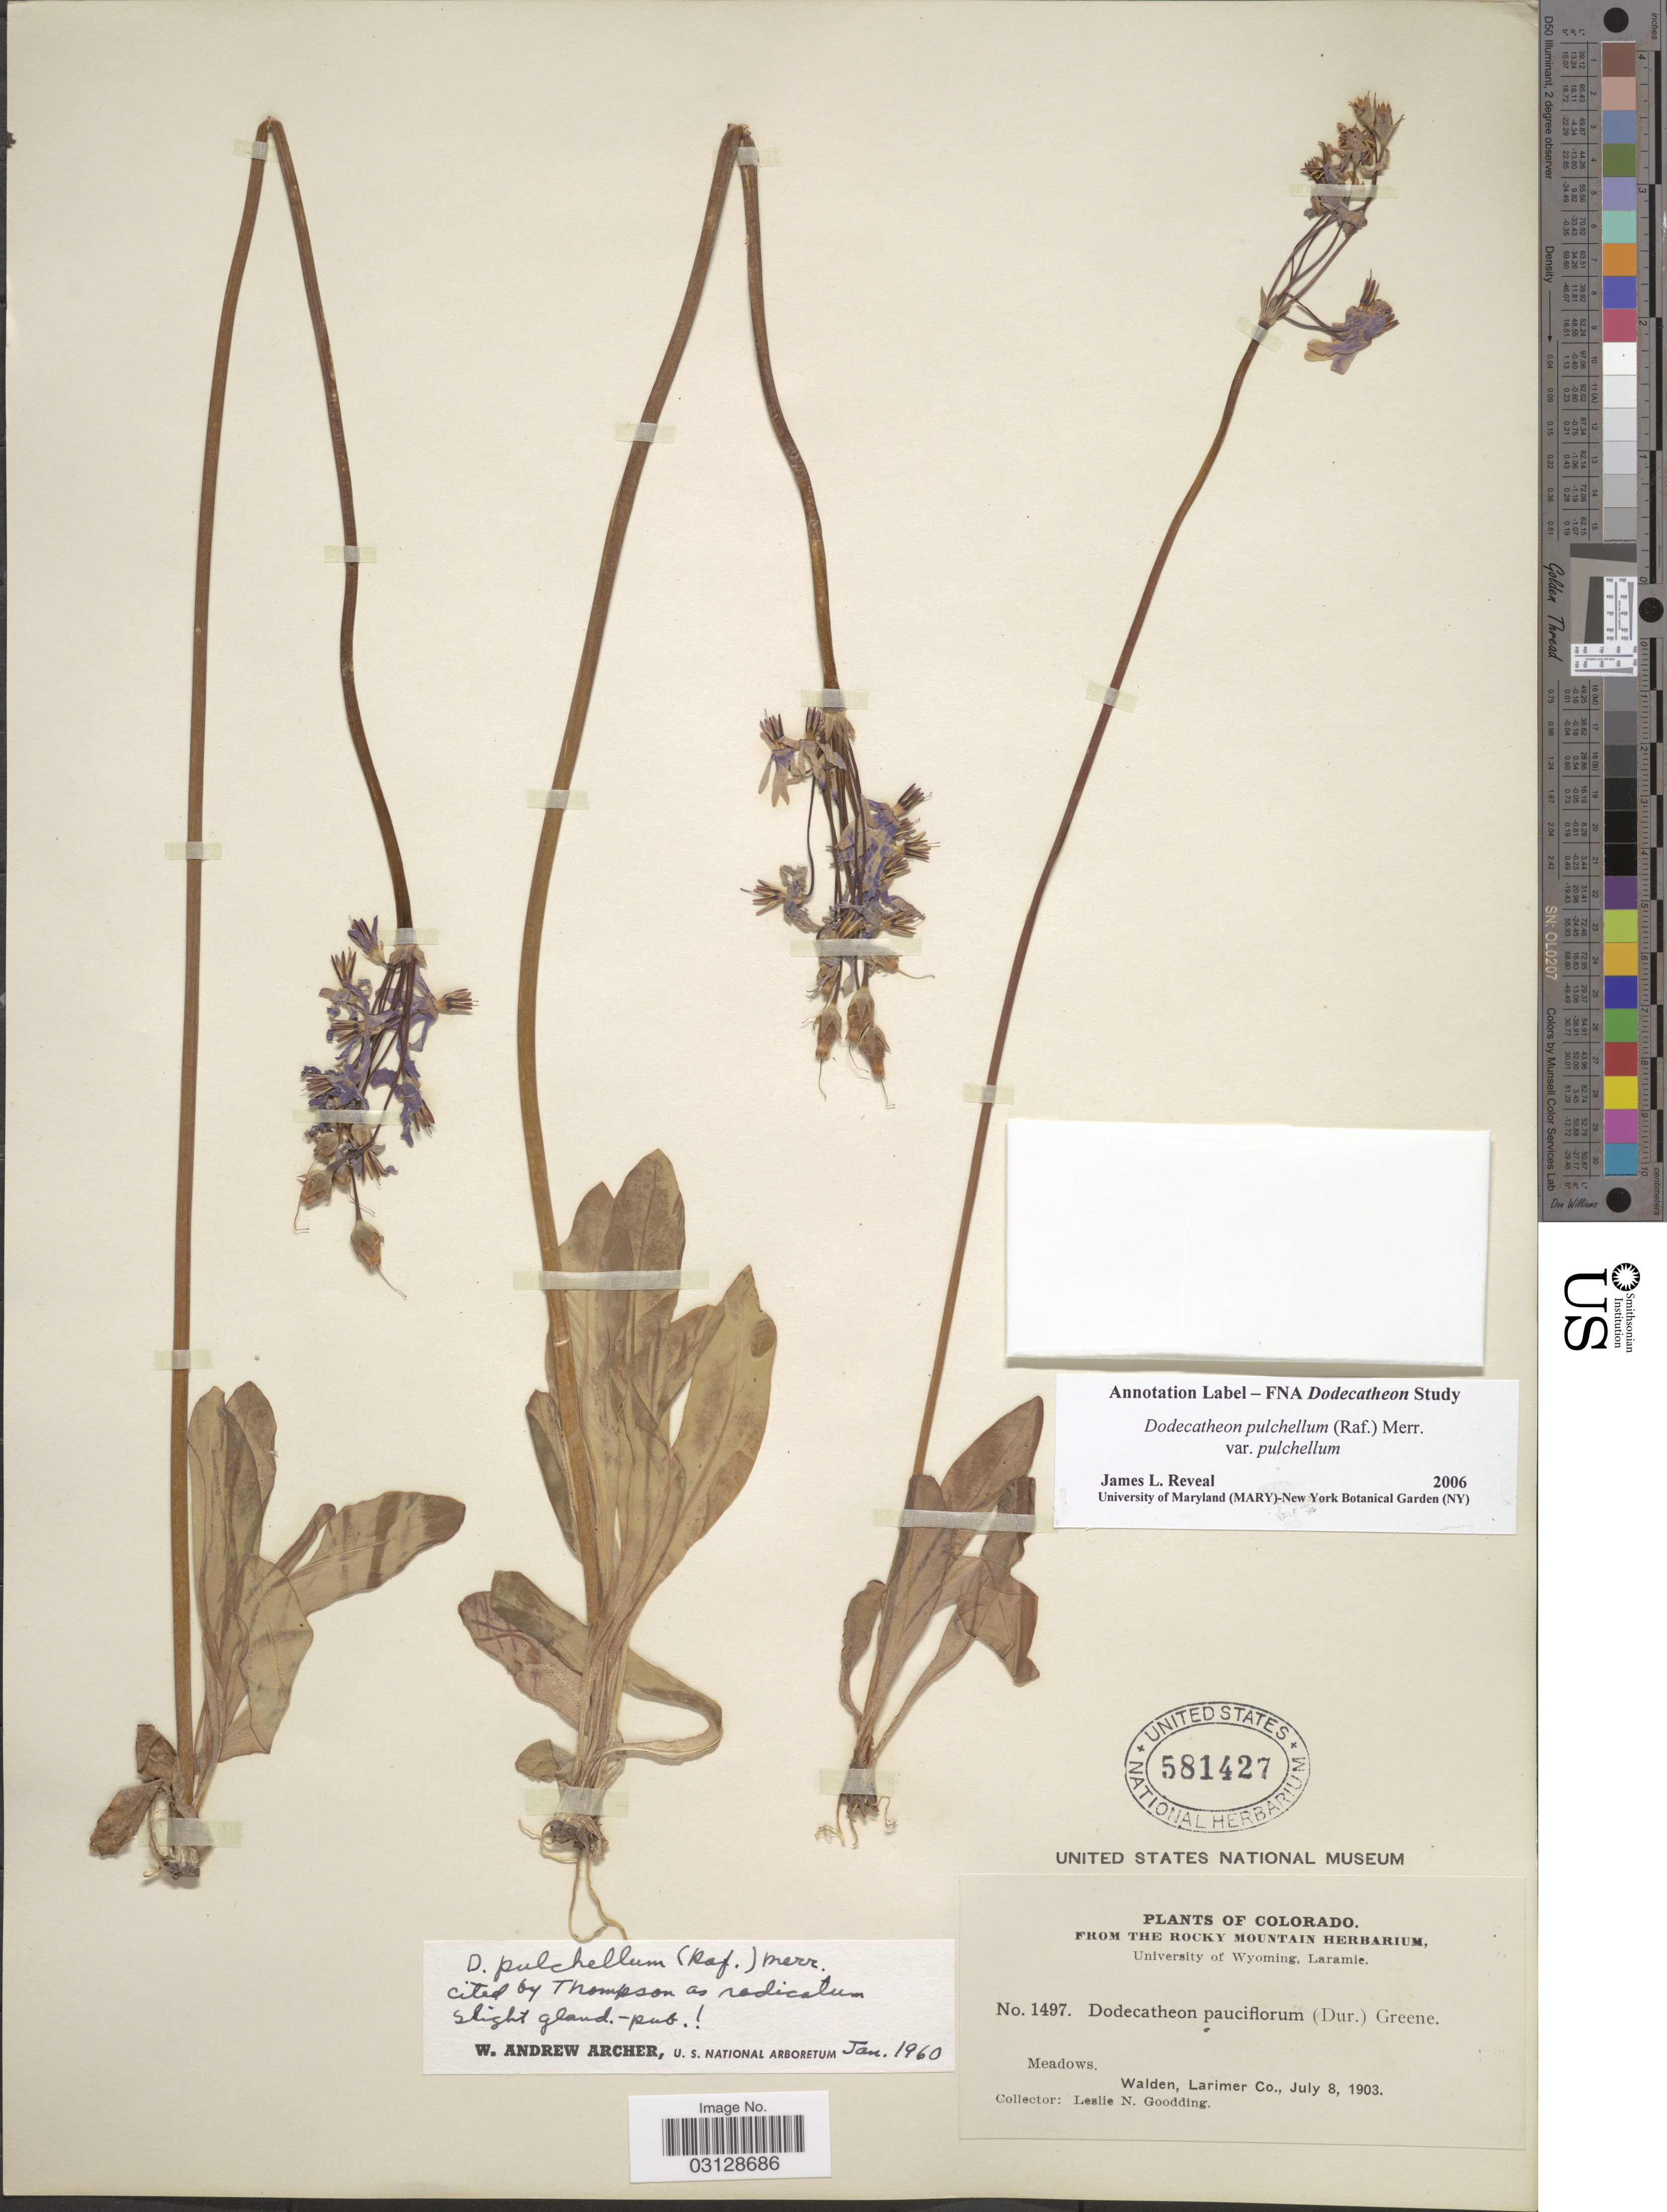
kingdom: Plantae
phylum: Tracheophyta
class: Magnoliopsida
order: Ericales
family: Primulaceae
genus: Dodecatheon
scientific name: Dodecatheon pulchellum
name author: (Raf.) Merr.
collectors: L. N. Goodding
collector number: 1497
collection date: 1903-07-08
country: United States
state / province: Colorado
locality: Meadows, Walden, Larimer Co.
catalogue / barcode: US 581427